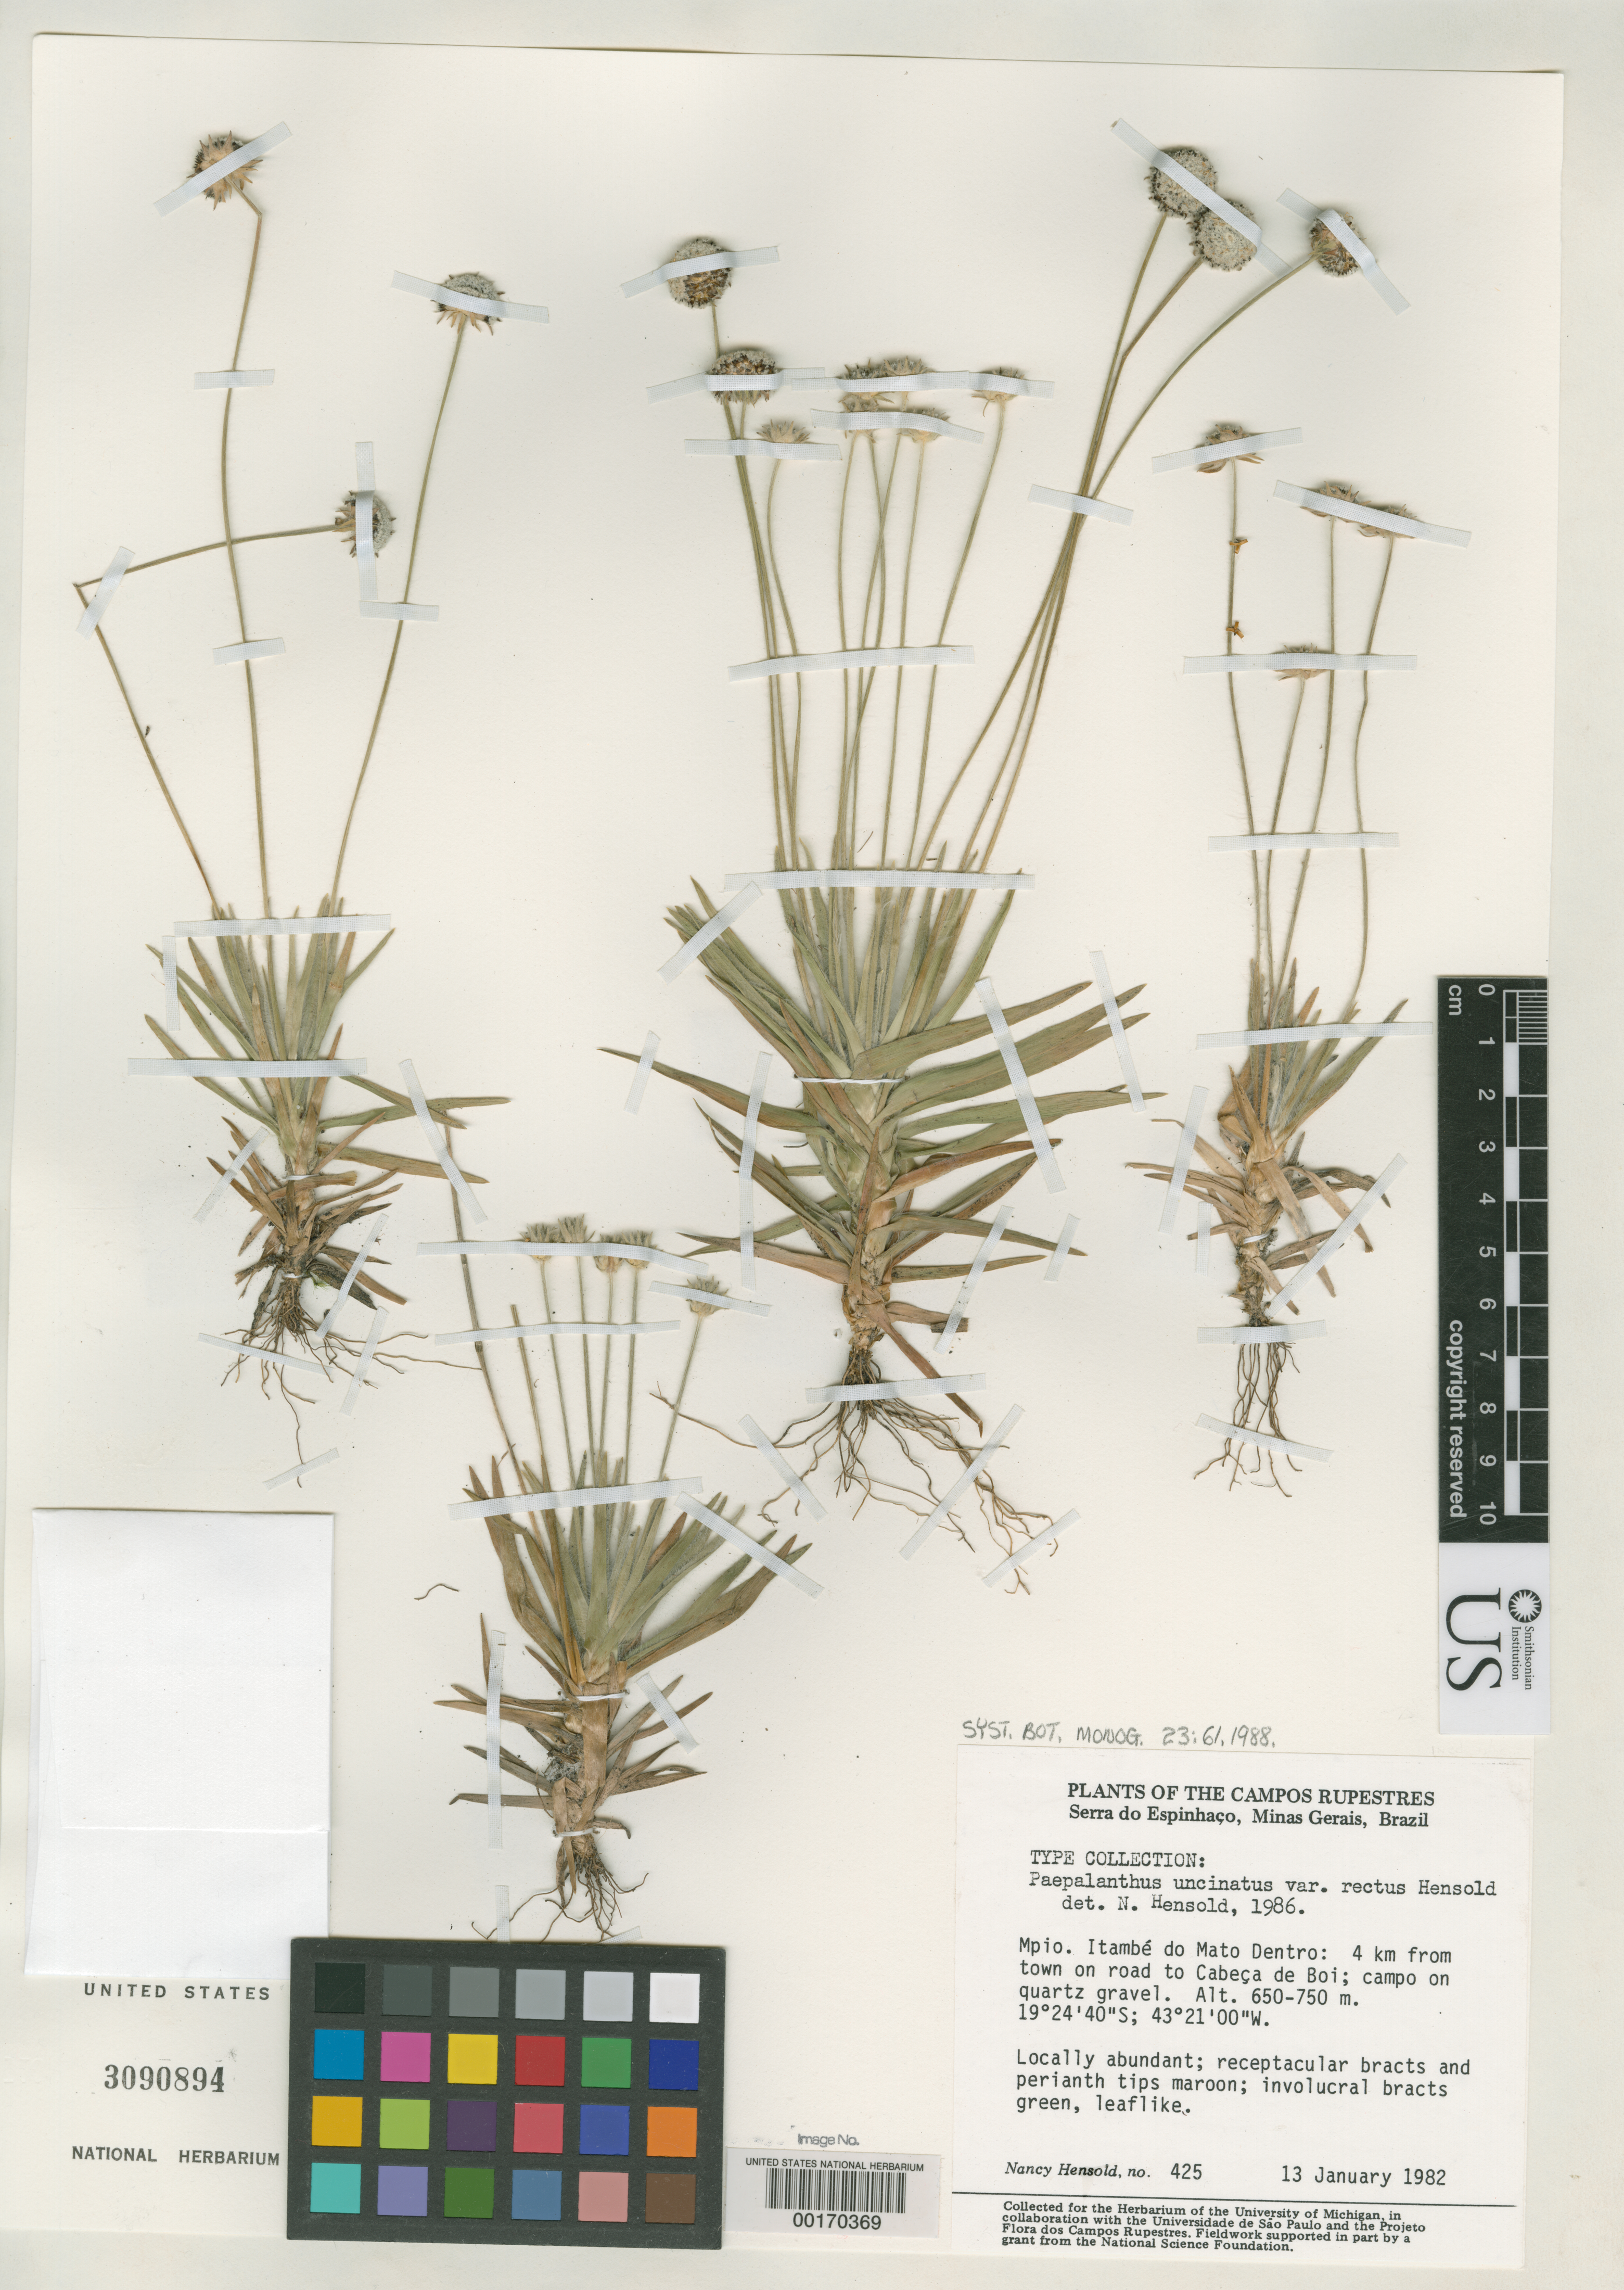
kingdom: Plantae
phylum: Tracheophyta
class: Liliopsida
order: Poales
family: Eriocaulaceae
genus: Paepalanthus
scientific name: Paepalanthus uncinatus var. rectus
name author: Hensold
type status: Isotype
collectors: N. Hensold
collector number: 425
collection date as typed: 13 Jan 1982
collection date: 1982-01-13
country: Brazil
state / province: Minas Gerais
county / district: Itambe do Mato Dentro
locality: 4 km from town on road to Cabeca de Boi.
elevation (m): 650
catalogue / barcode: US 3090894